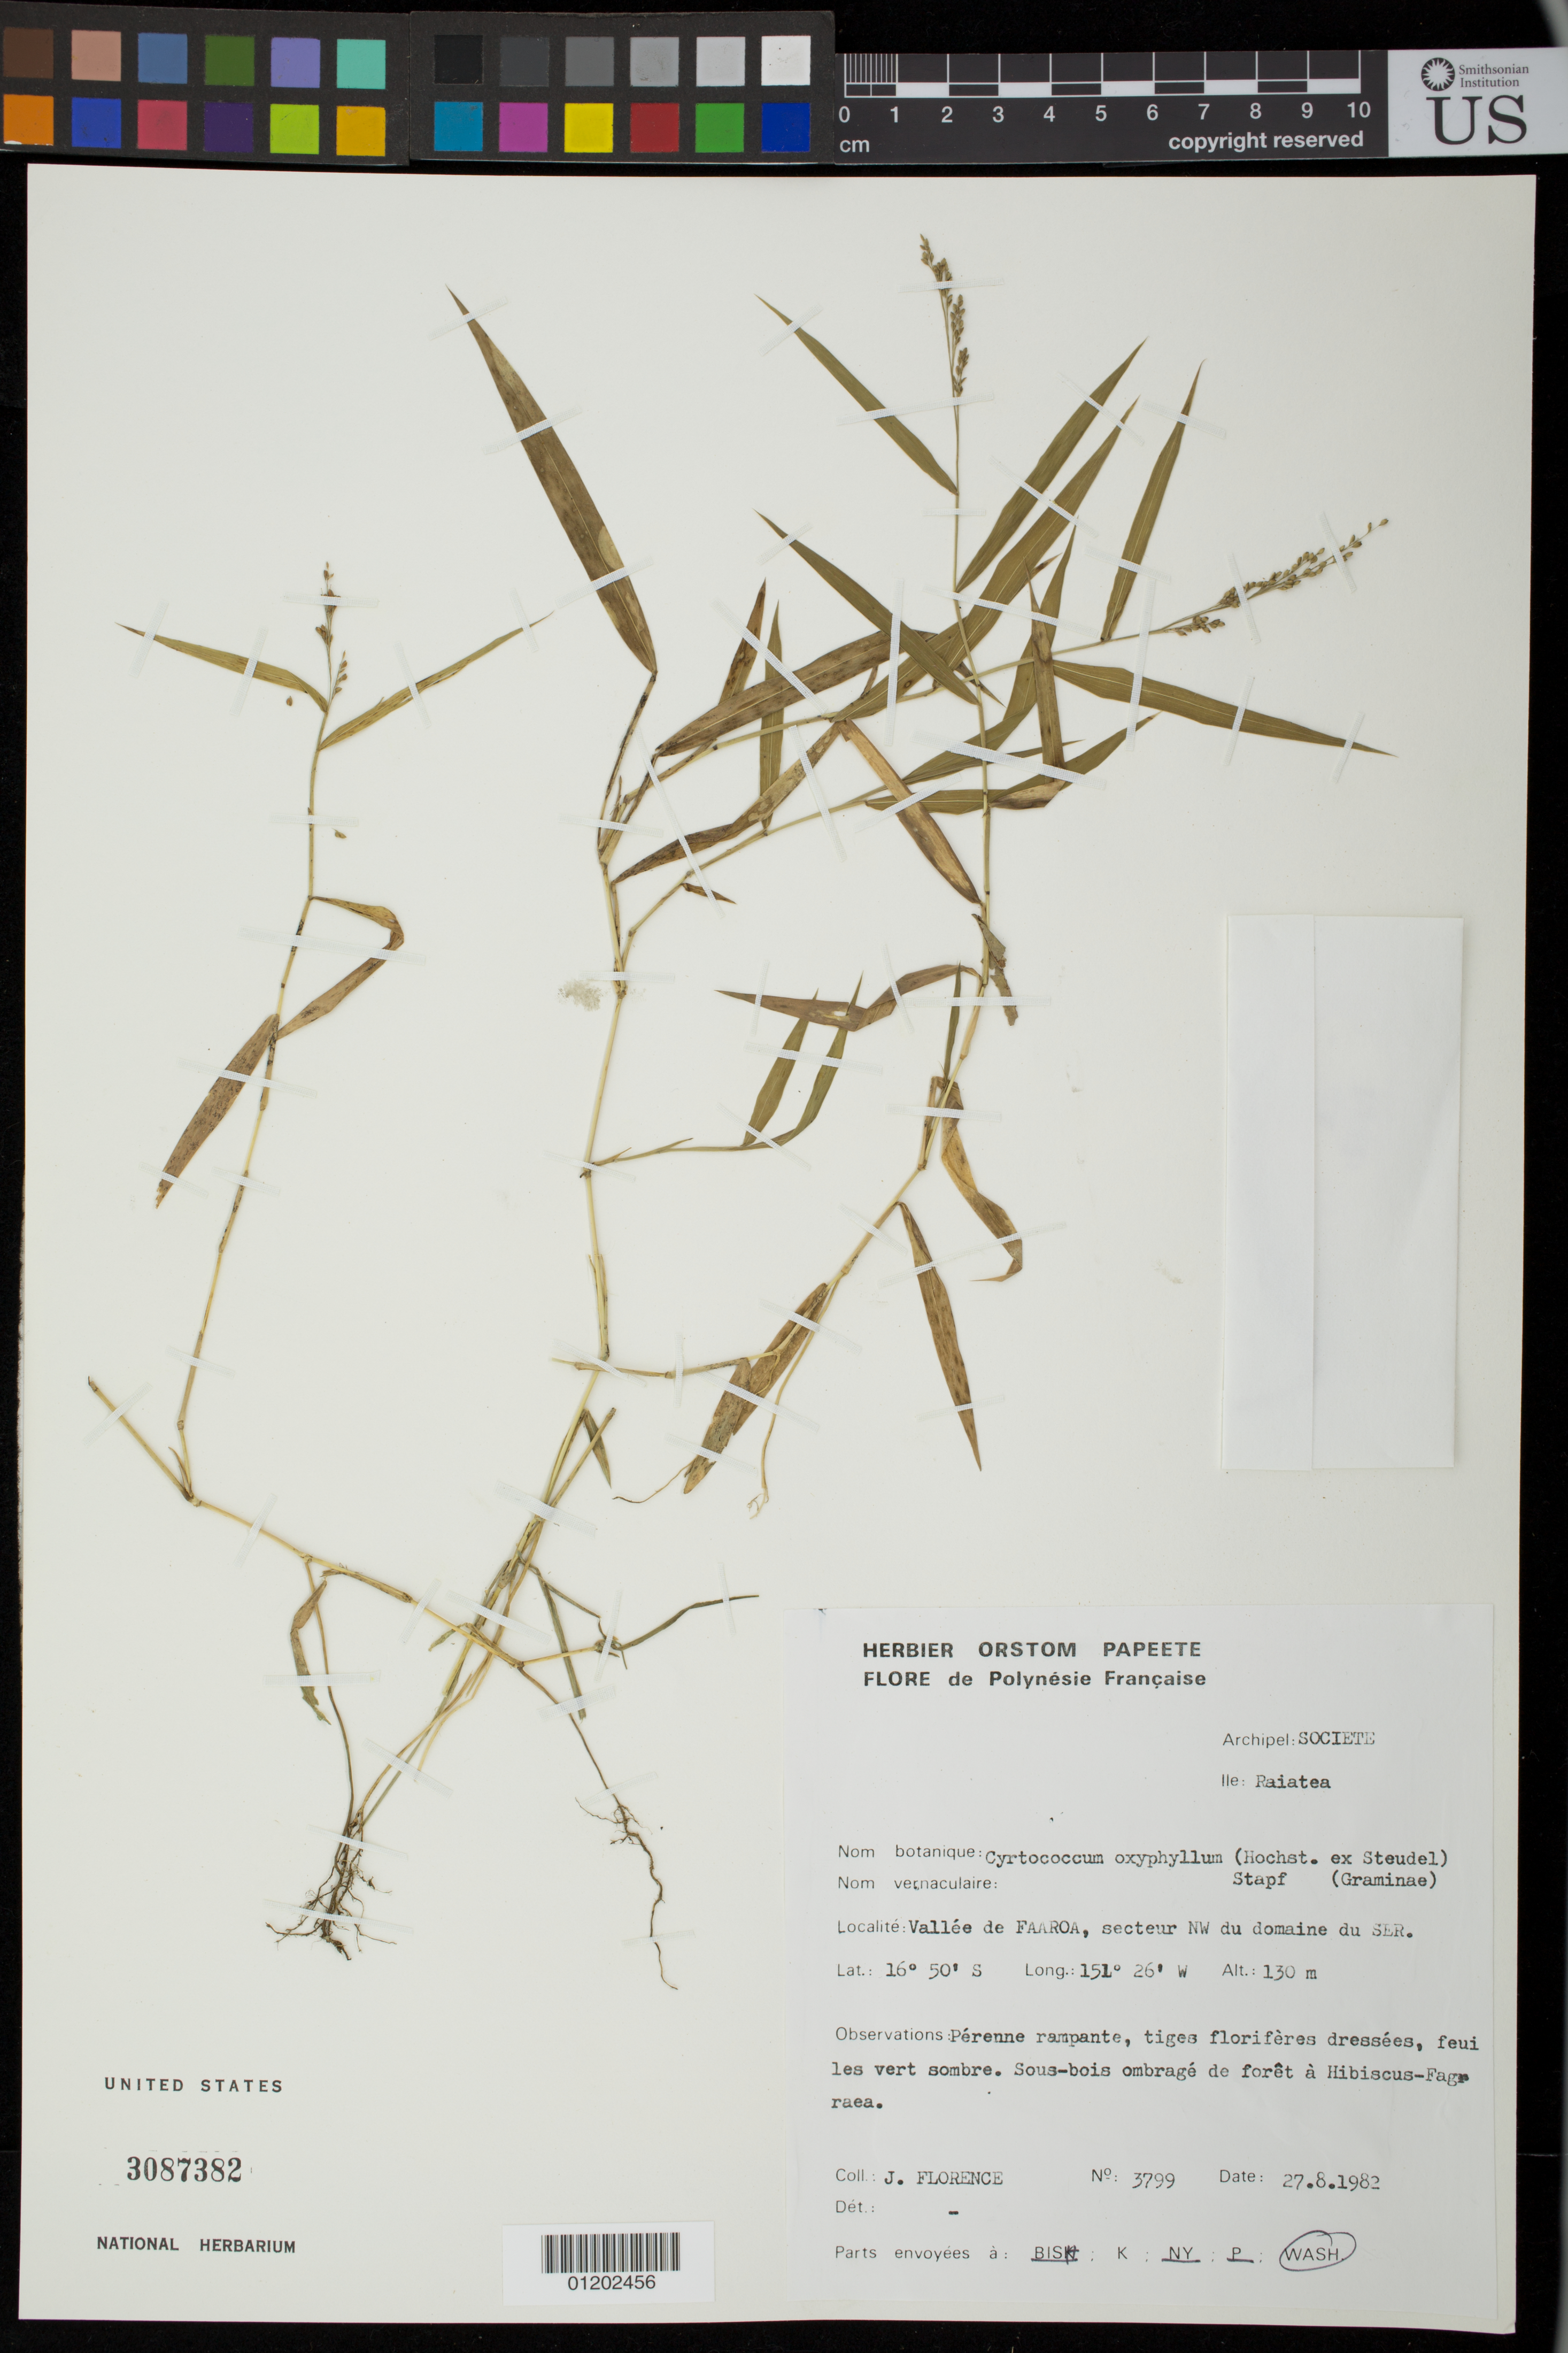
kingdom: Plantae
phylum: Tracheophyta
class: Liliopsida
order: Poales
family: Poaceae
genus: Cyrtococcum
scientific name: Cyrtococcum oxyphyllum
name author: (Steud.) Stapf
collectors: J. Florence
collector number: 3799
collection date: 1982-08-27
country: French Polynesia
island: Raiatea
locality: Vallèe de Faarroa, secteur NW du domaine du ser.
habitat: Sous-bois ombragè de forèt à Hibiscus-Fagraea.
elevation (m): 130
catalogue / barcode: US 3087382